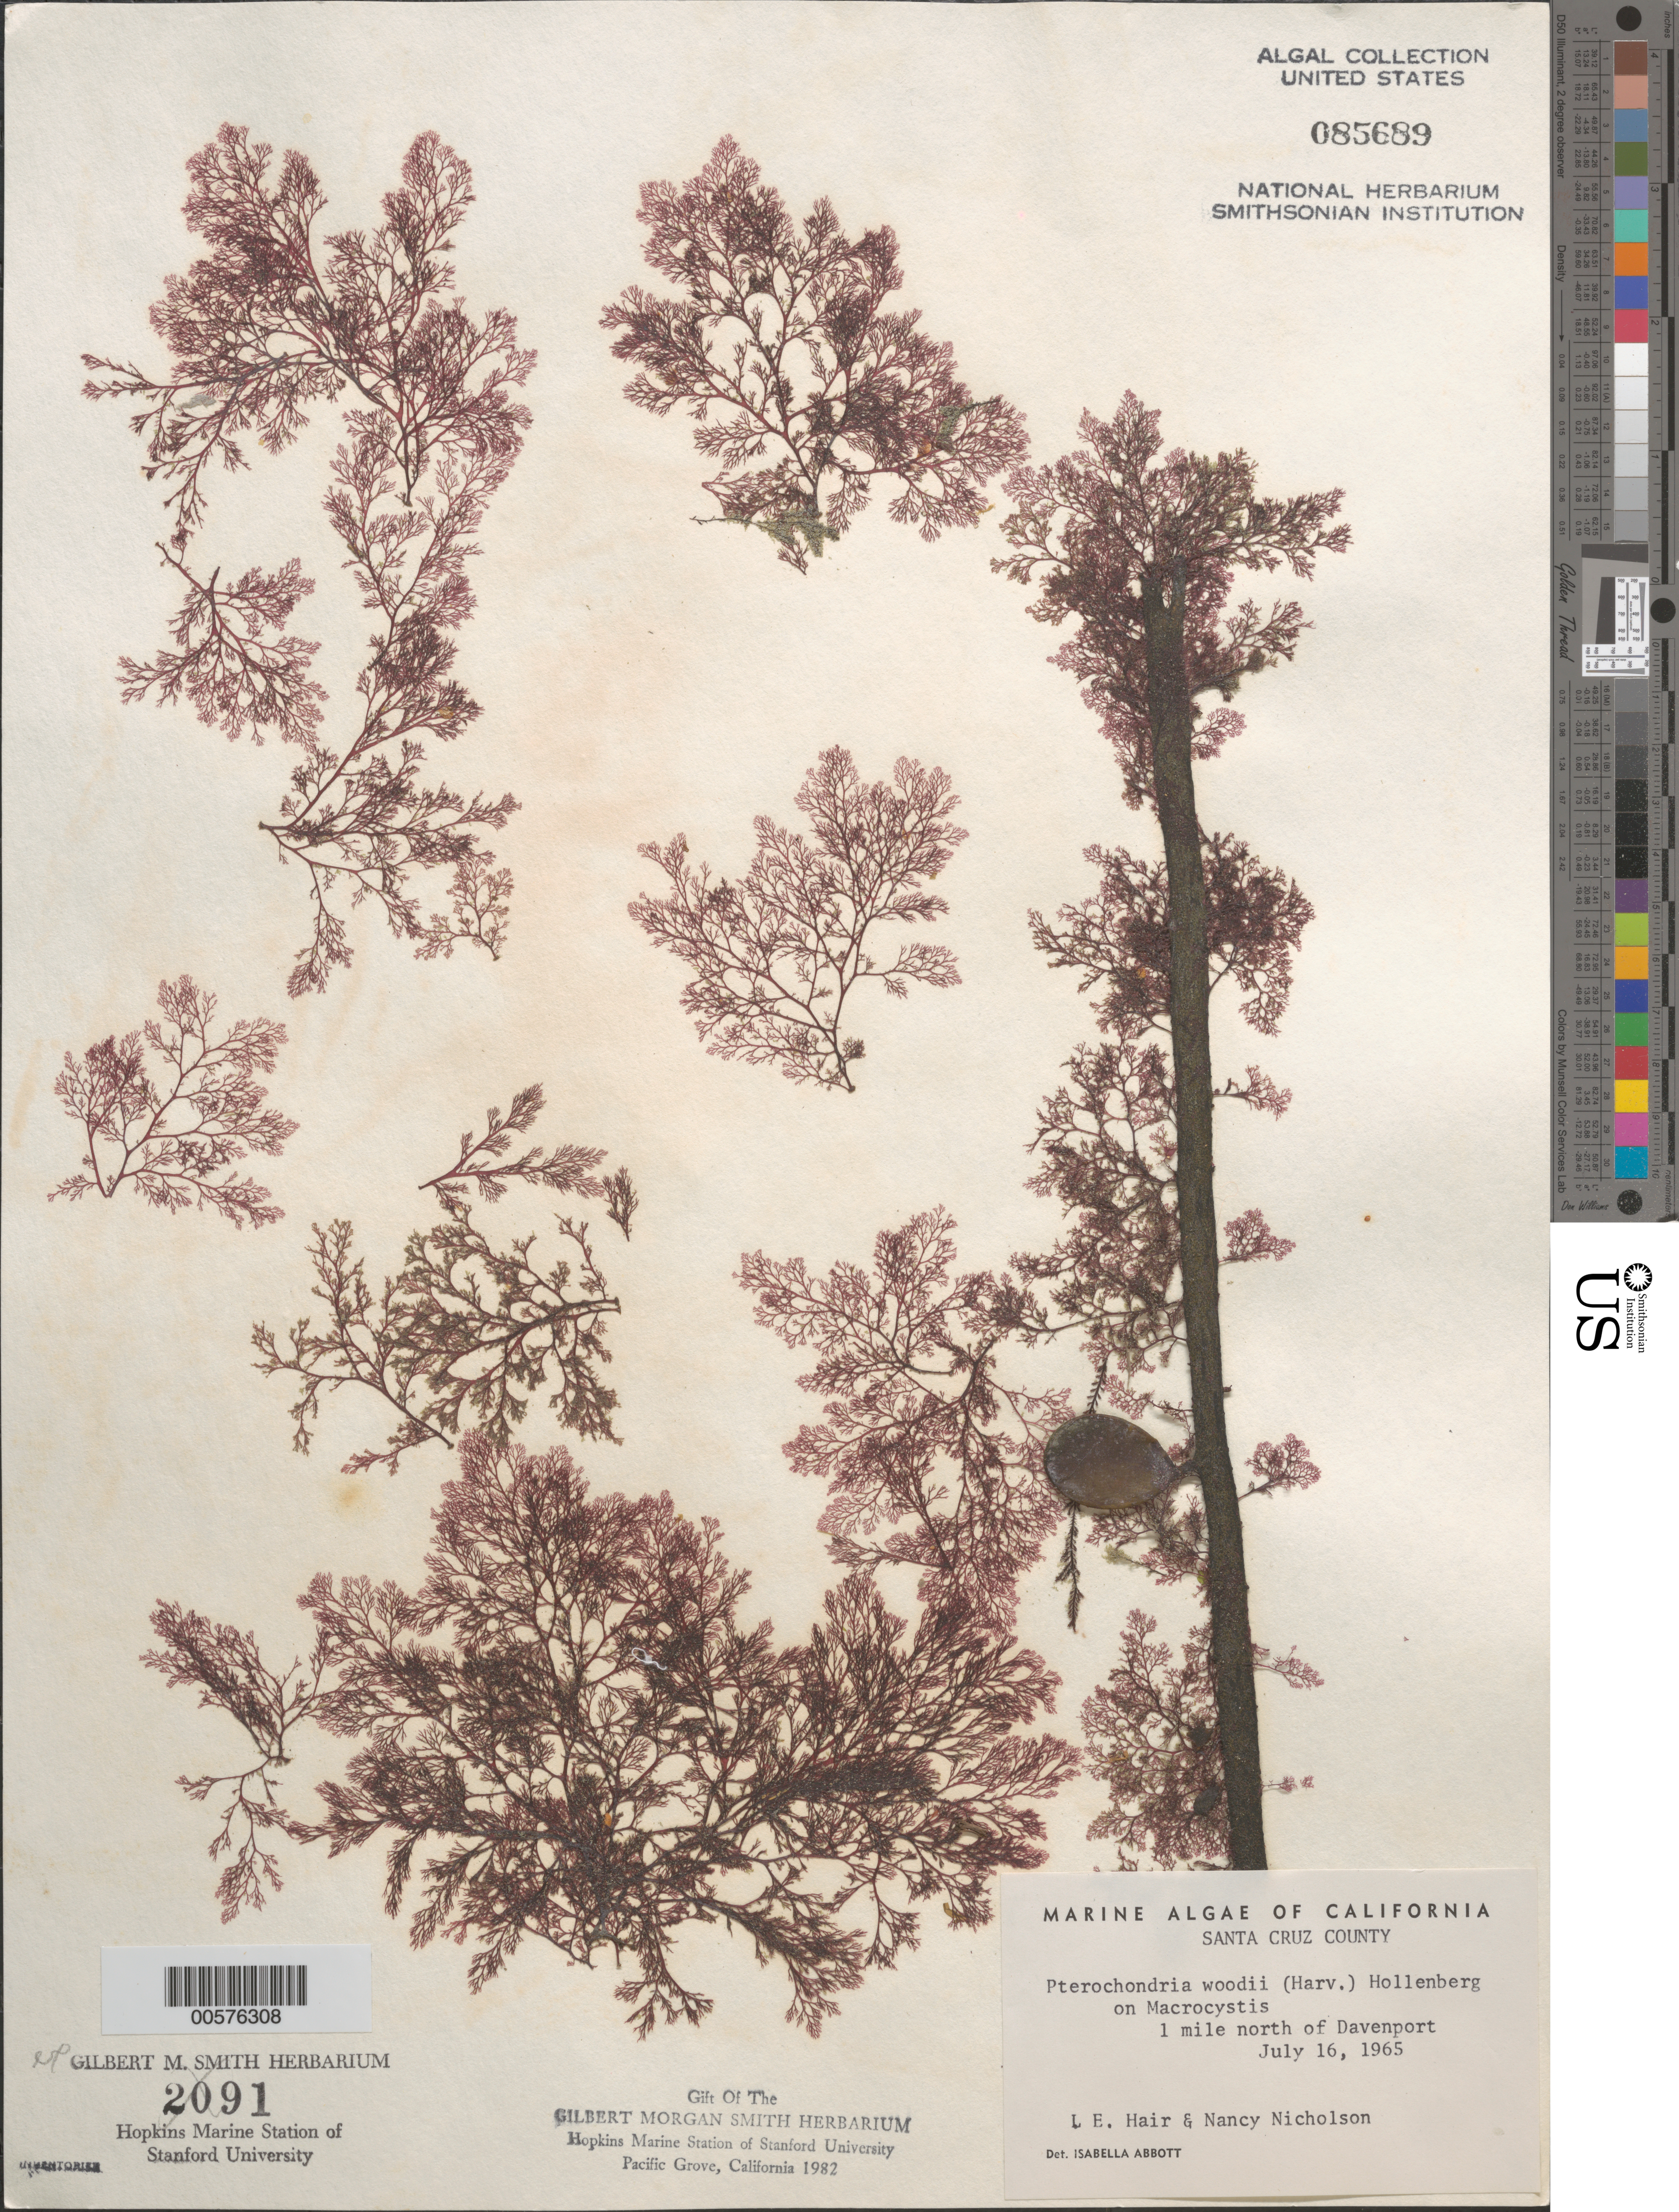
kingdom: Plantae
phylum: Rhodophyta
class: Florideophyceae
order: Ceramiales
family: Rhodomelaceae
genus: Pterochondria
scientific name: Pterochondria woodii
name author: (Harv.) Hollenb.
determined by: Abbott, Isabella A.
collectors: L. Hair & N. Nicholson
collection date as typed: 16 Jul 1965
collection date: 1965-07-16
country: United States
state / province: California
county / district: Santa Cruz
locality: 1 mile north of Davenport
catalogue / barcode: US 85689